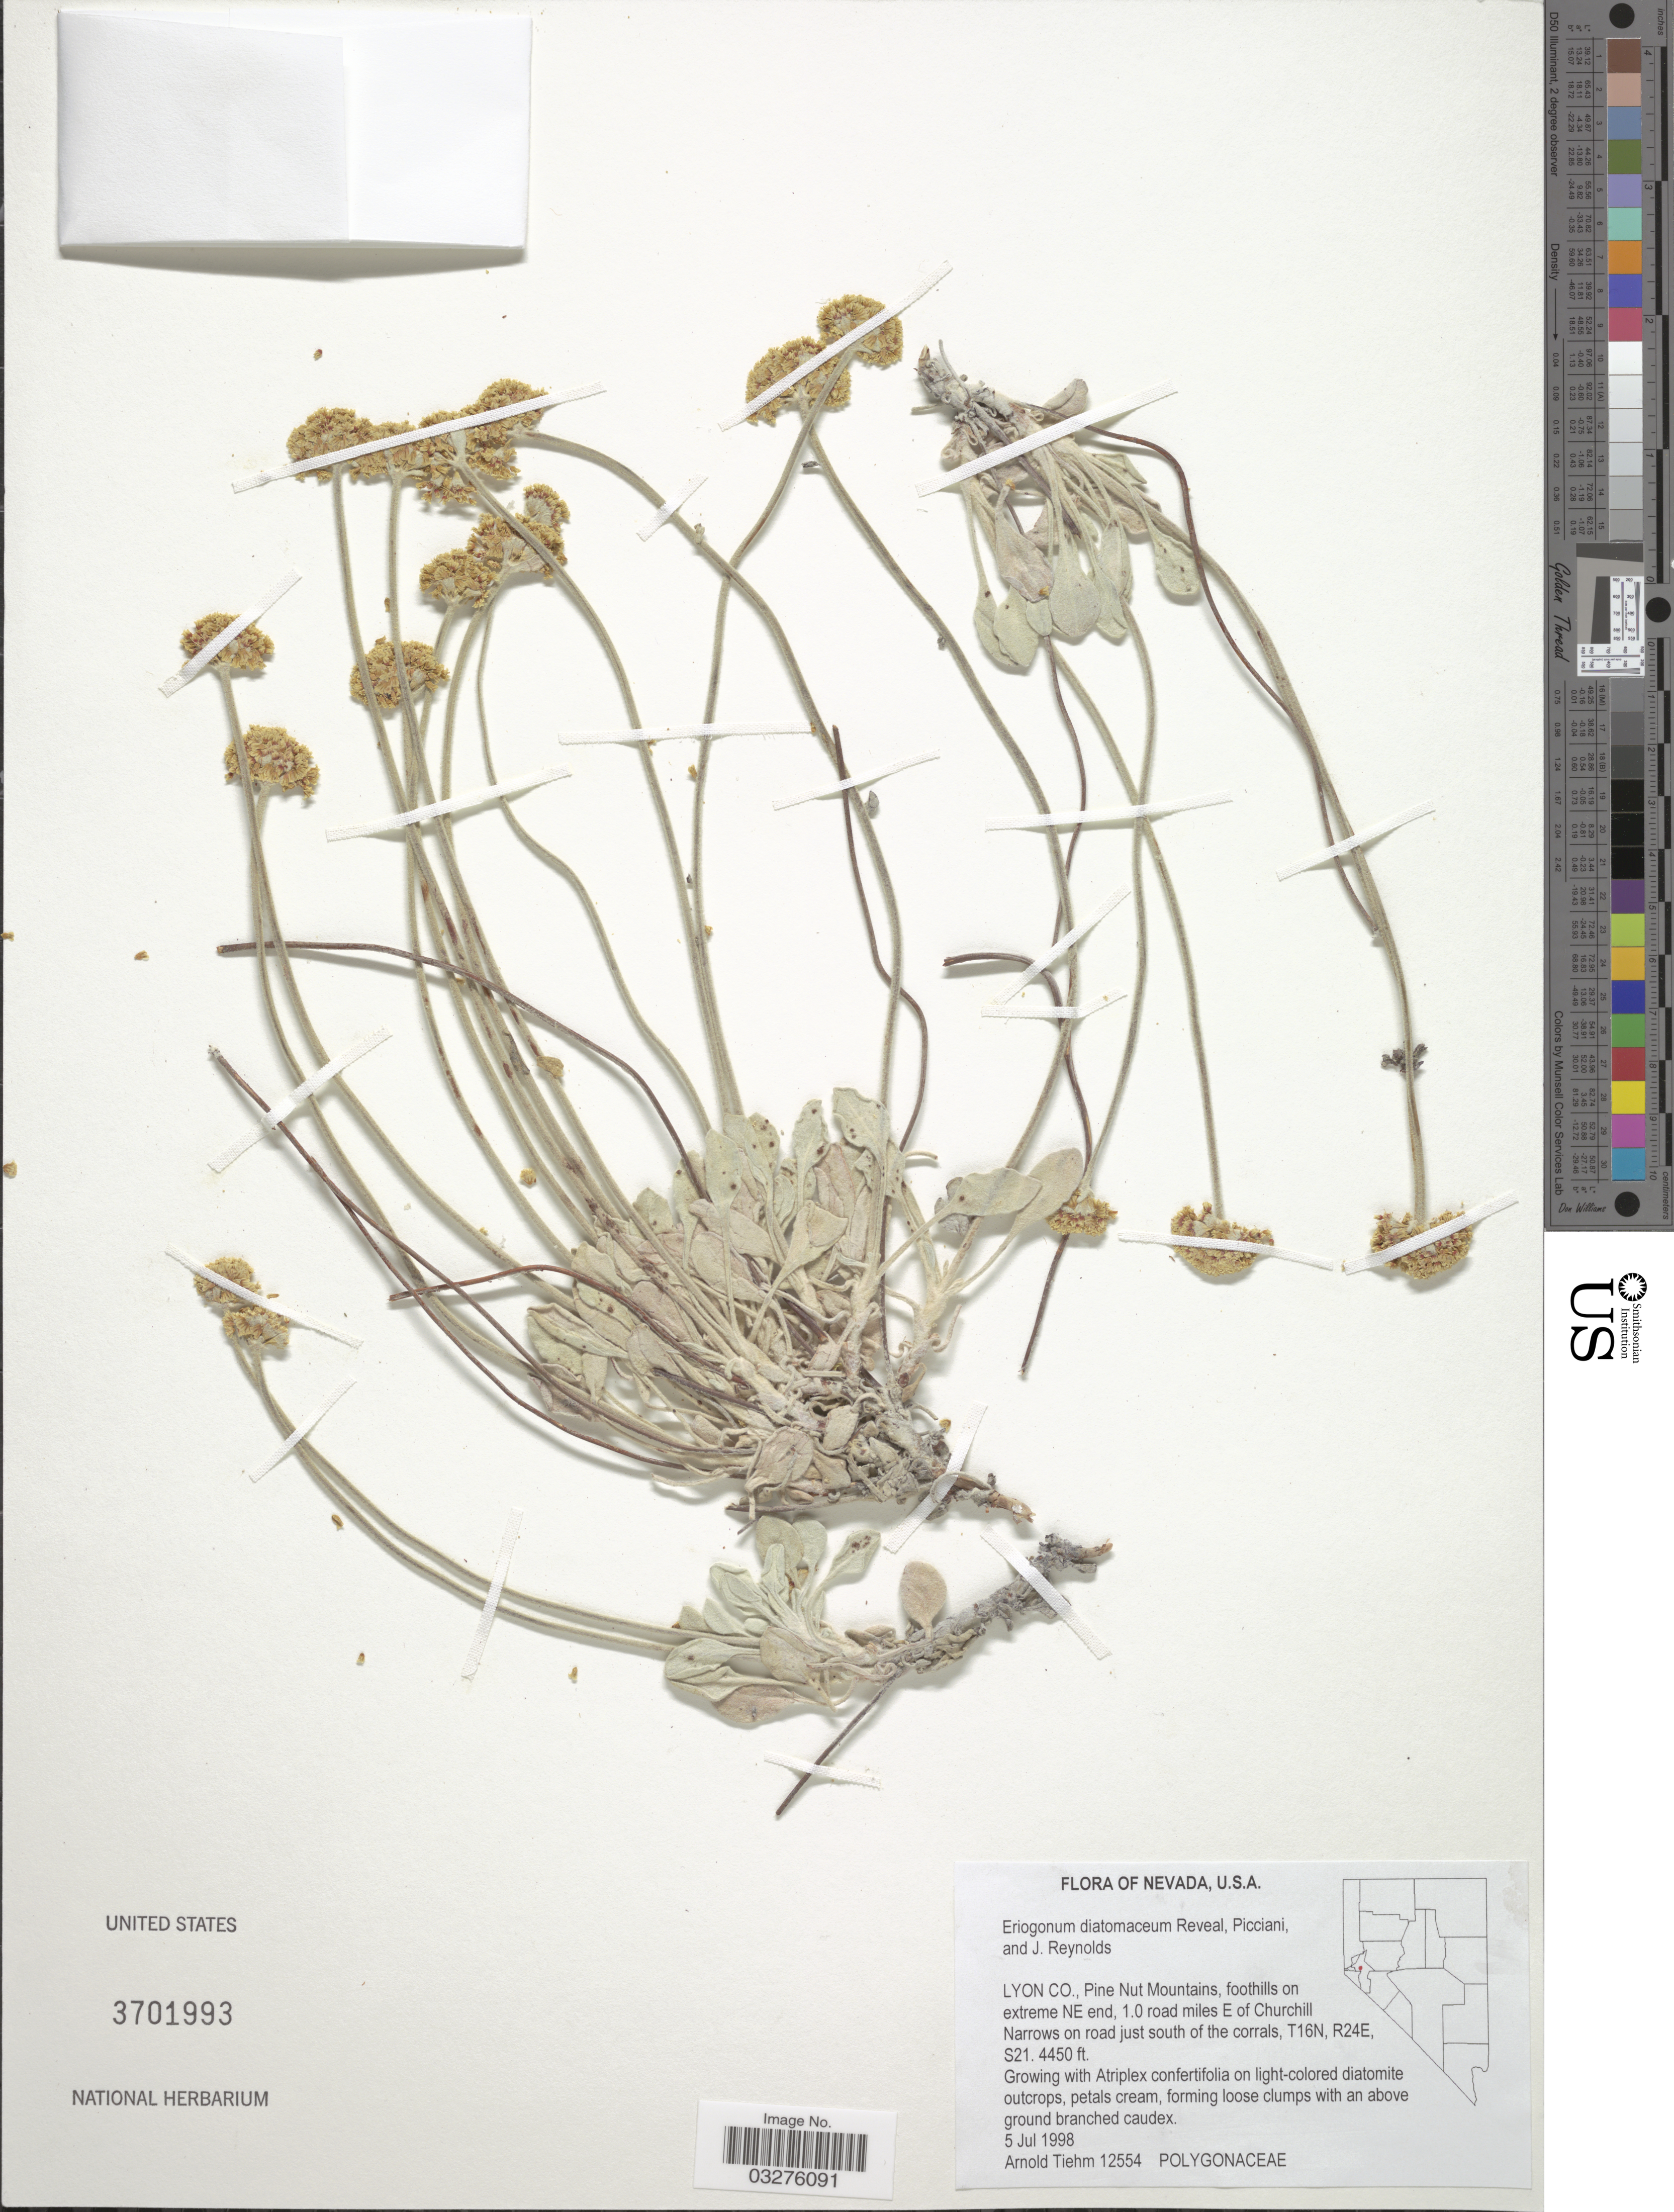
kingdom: Plantae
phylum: Tracheophyta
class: Magnoliopsida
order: Caryophyllales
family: Polygonaceae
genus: Eriogonum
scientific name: Eriogonum diatomaceum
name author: Reveal & et al.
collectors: A. Tiehm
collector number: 12554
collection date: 1998-07-05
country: United States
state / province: Nevada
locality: Lyon Co., Pine Nut Mountains, foothills on extreme NE end, 1.0 road miles E of Churchill Narrows on road just of the corrals, T16N, R24E, S21.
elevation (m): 1356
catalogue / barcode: US 3701993